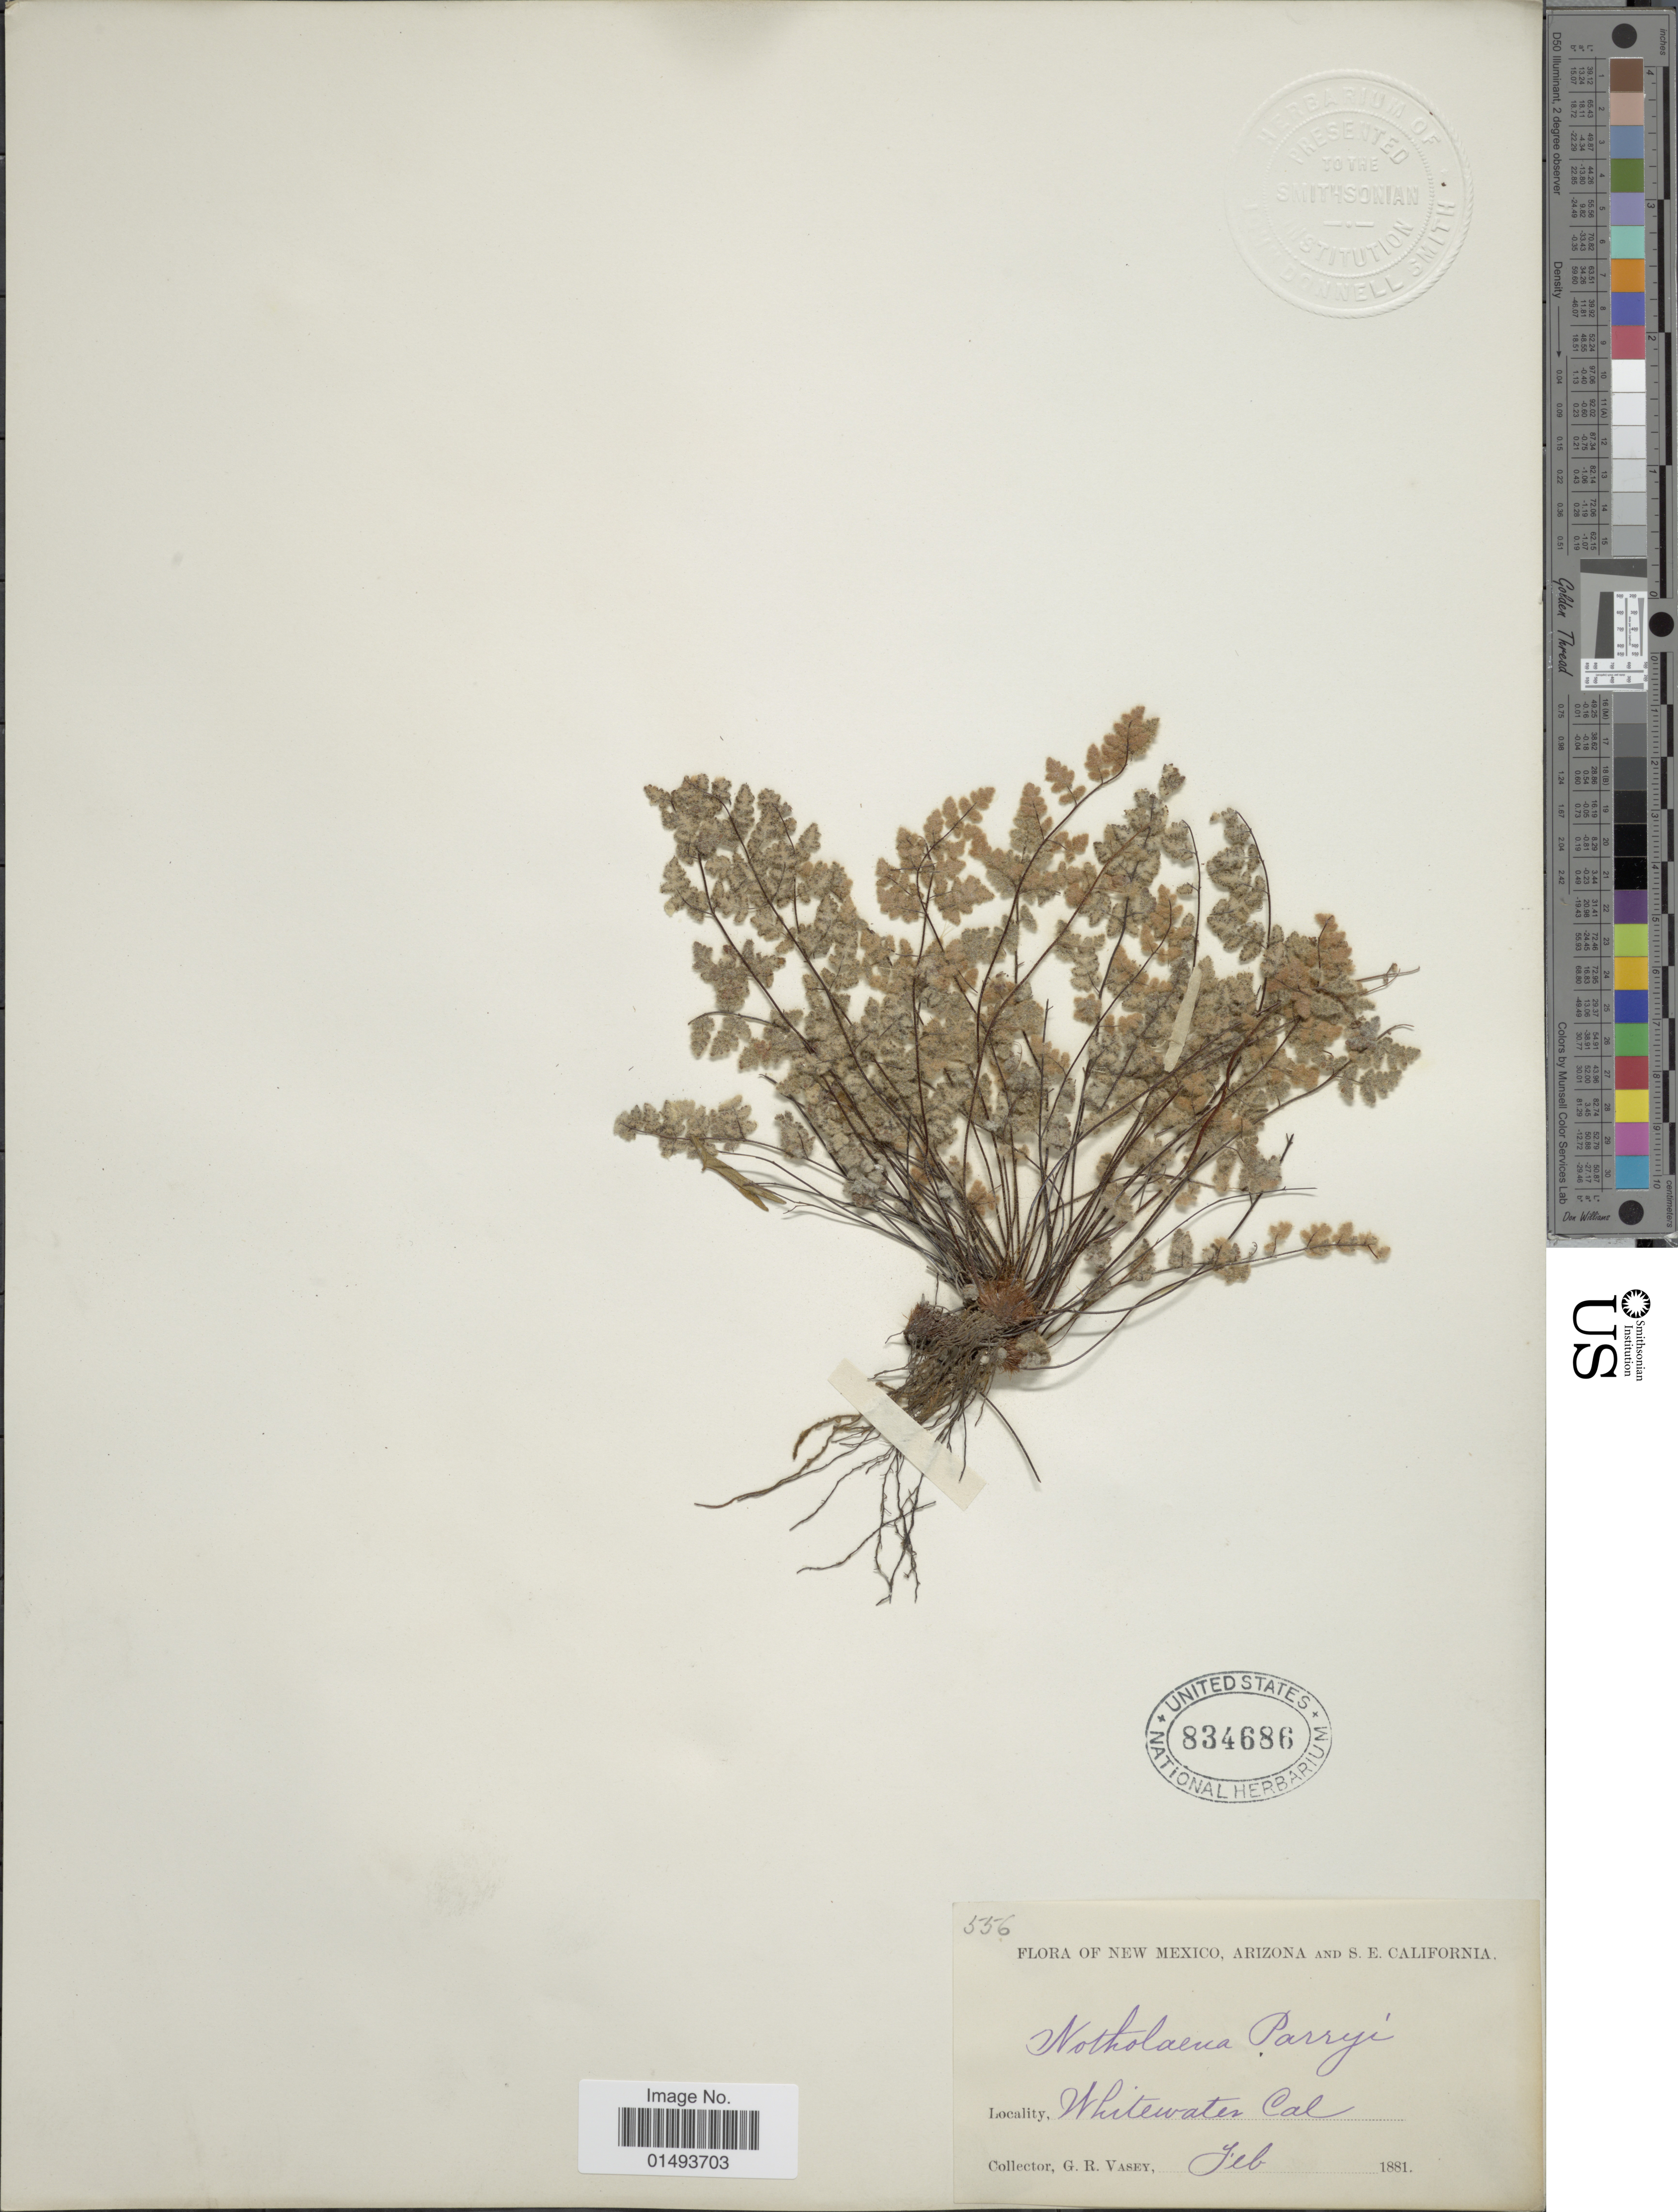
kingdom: Plantae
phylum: Tracheophyta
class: Polypodiopsida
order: Polypodiales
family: Pteridaceae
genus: Myriopteris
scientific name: Myriopteris parryi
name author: (D.C. Eaton) Grusz & Windham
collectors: G. R. Vasey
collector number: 556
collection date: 1881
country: United States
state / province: California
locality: Whitewater Cal.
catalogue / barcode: US 834686